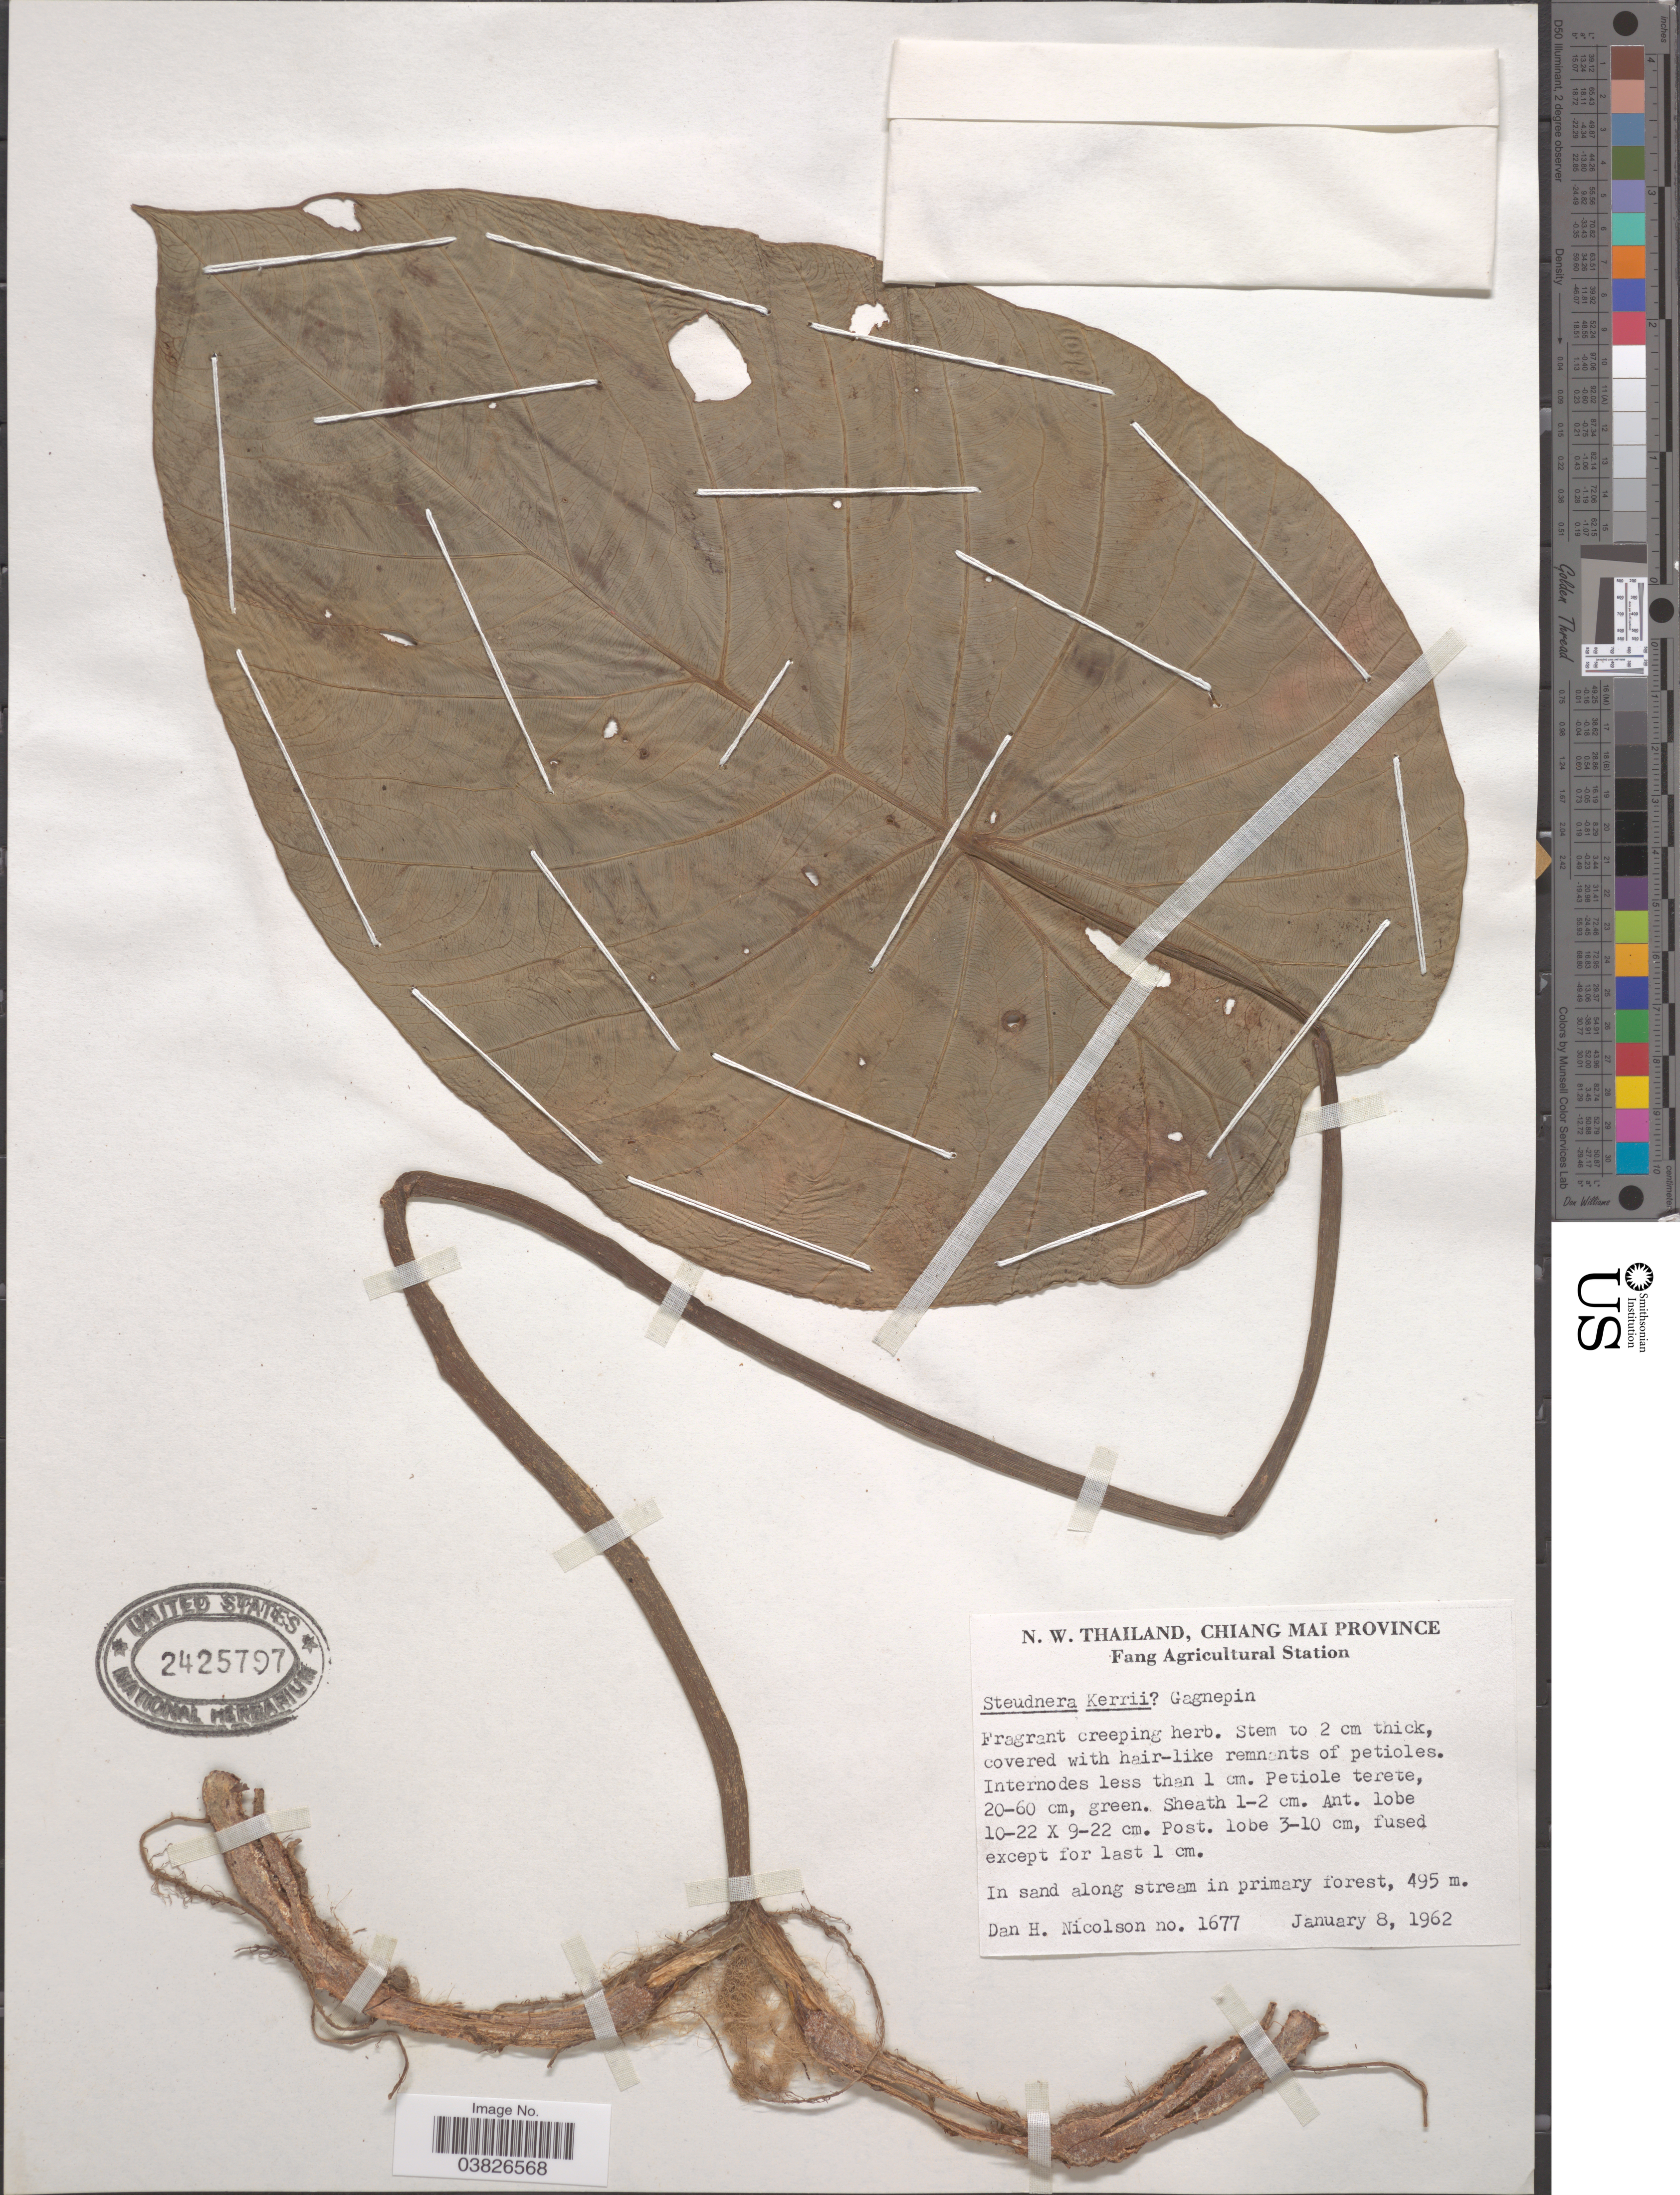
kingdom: Plantae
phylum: Tracheophyta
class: Liliopsida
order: Alismatales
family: Araceae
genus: Steudnera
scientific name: Steudnera kerrii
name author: Gagnep.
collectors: D. H. Nicolson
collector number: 1677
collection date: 1962-01-08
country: Thailand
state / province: Chiang Mai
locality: N. W. Thailand. Fang Agricultural Station.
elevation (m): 495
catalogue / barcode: US 2425797